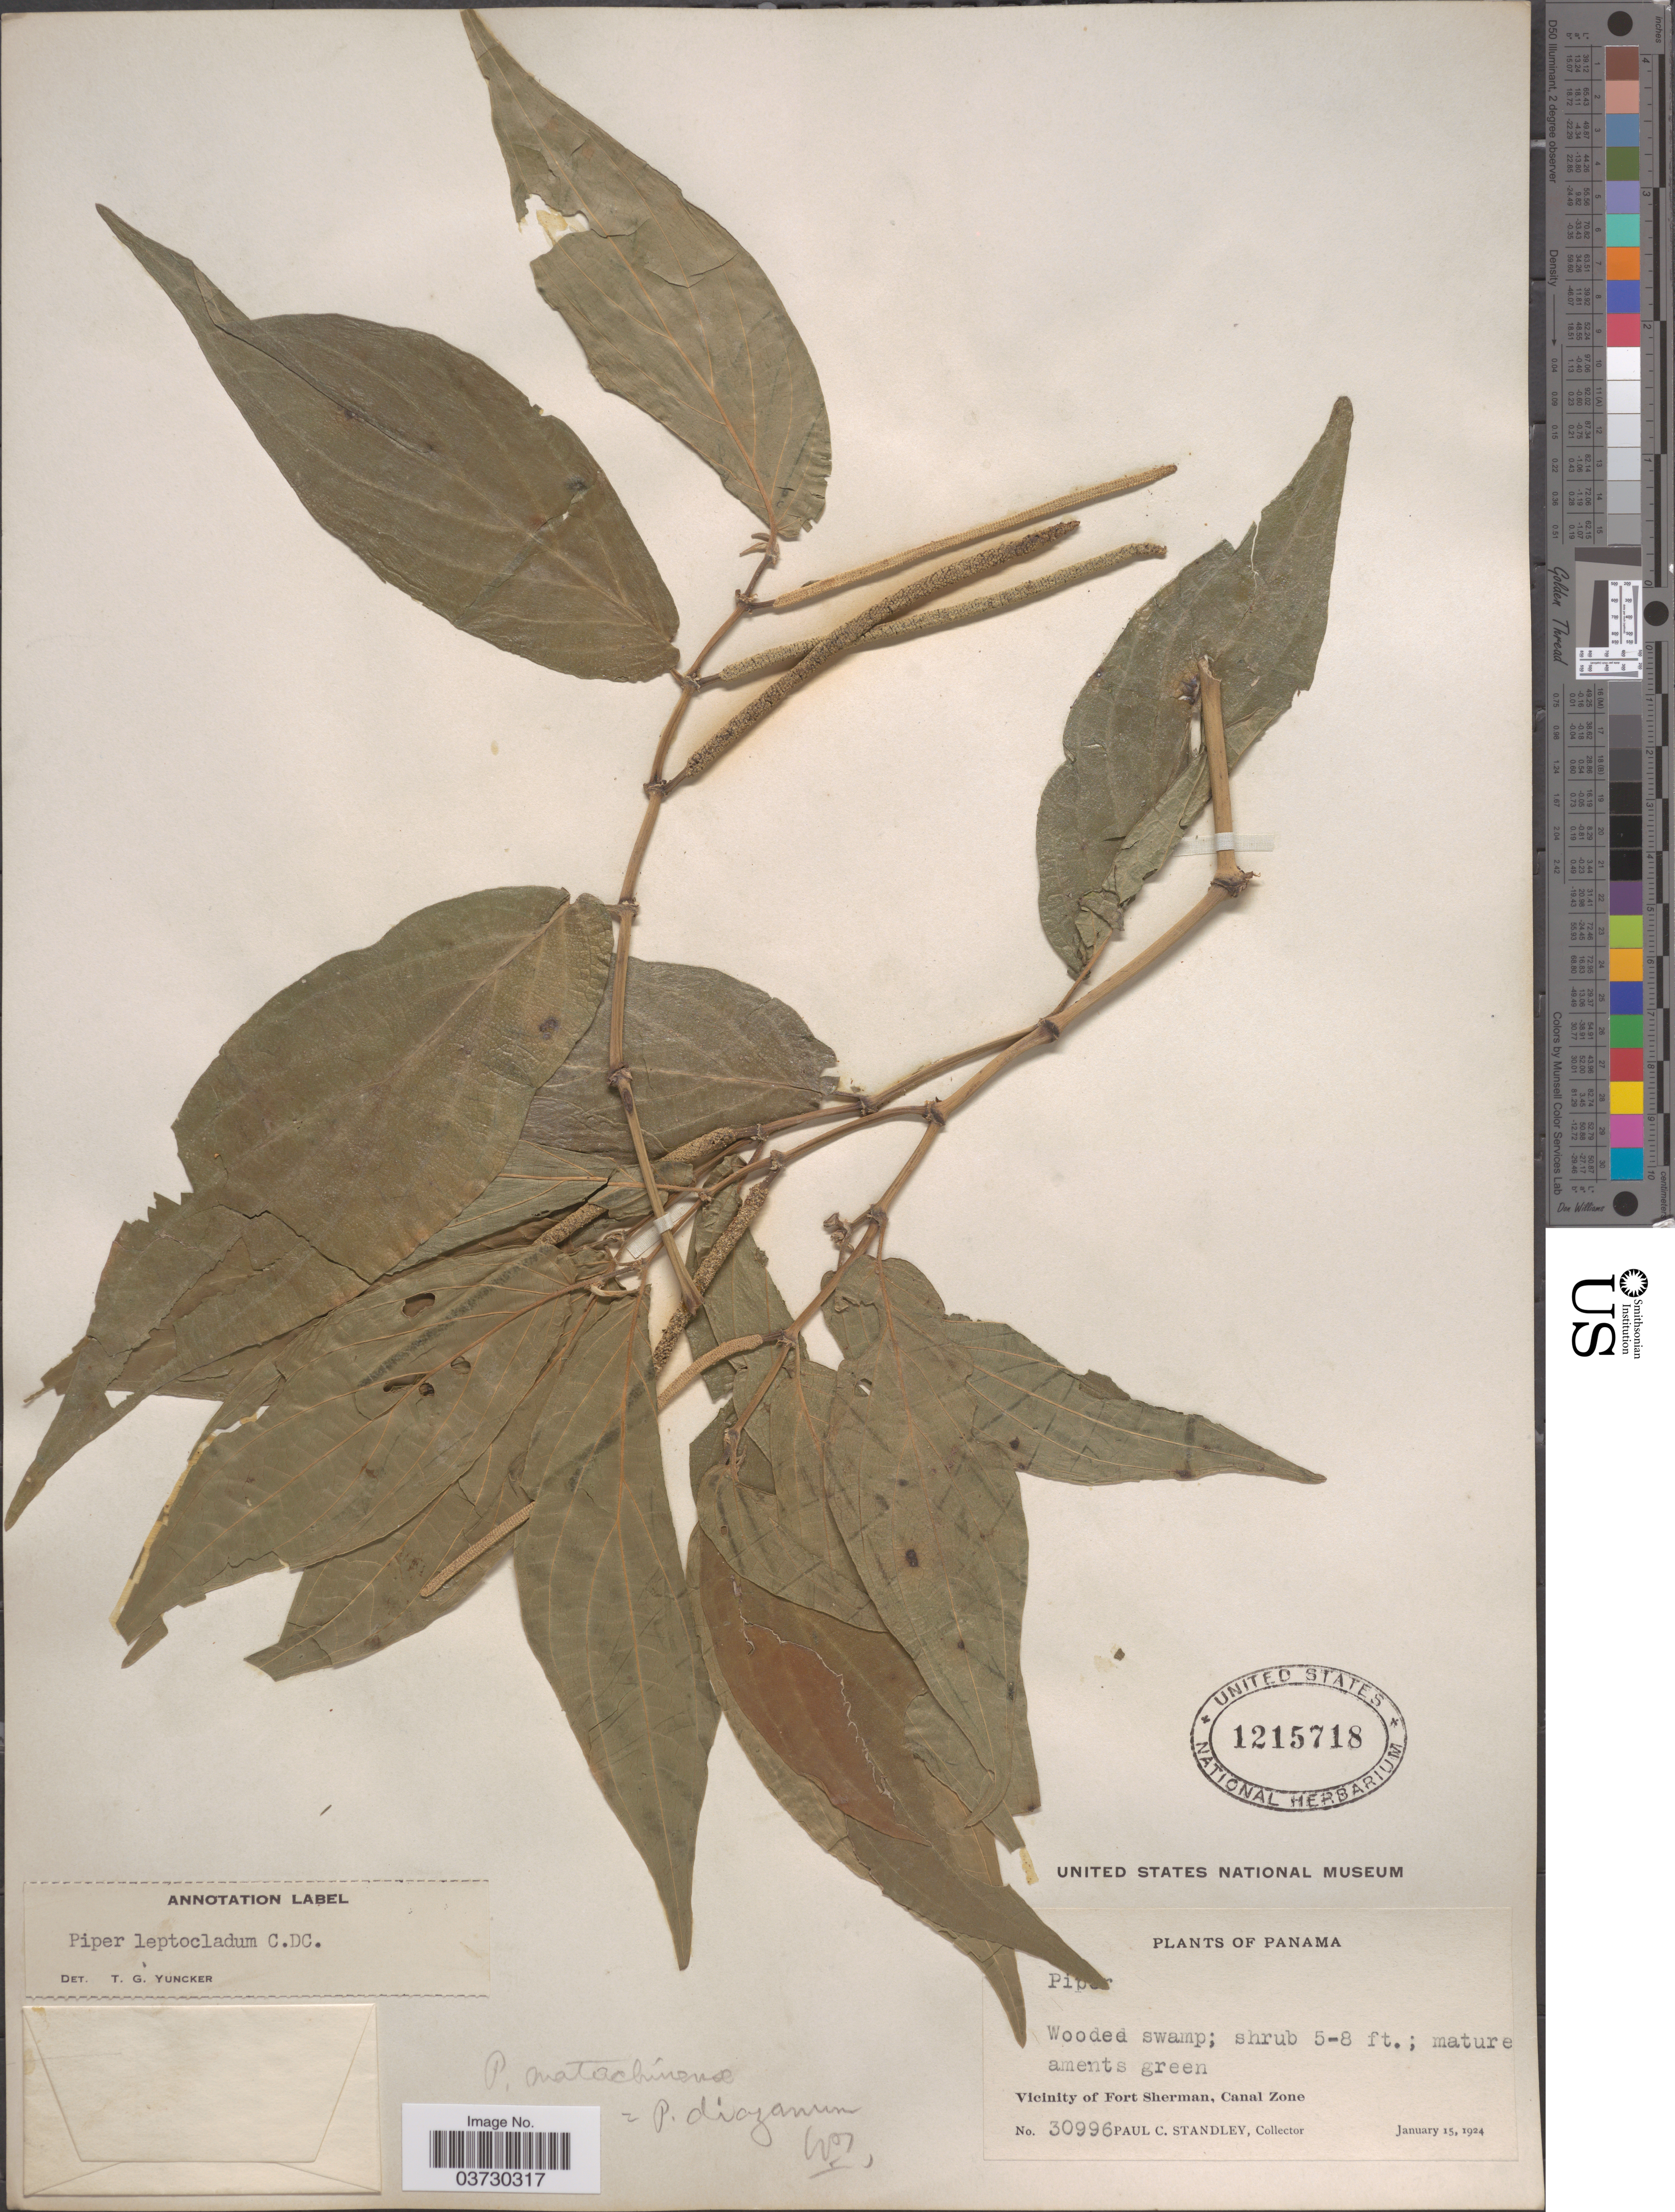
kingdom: Plantae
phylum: Tracheophyta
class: Magnoliopsida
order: Piperales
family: Piperaceae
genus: Piper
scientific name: Piper leptocladum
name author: C. DC.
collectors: P. C. Standley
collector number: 30996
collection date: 1924-01-15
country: Panama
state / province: Colón / Panamá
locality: Vicinity of Fort Sherman, Canal Zone.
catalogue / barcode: US 1215718